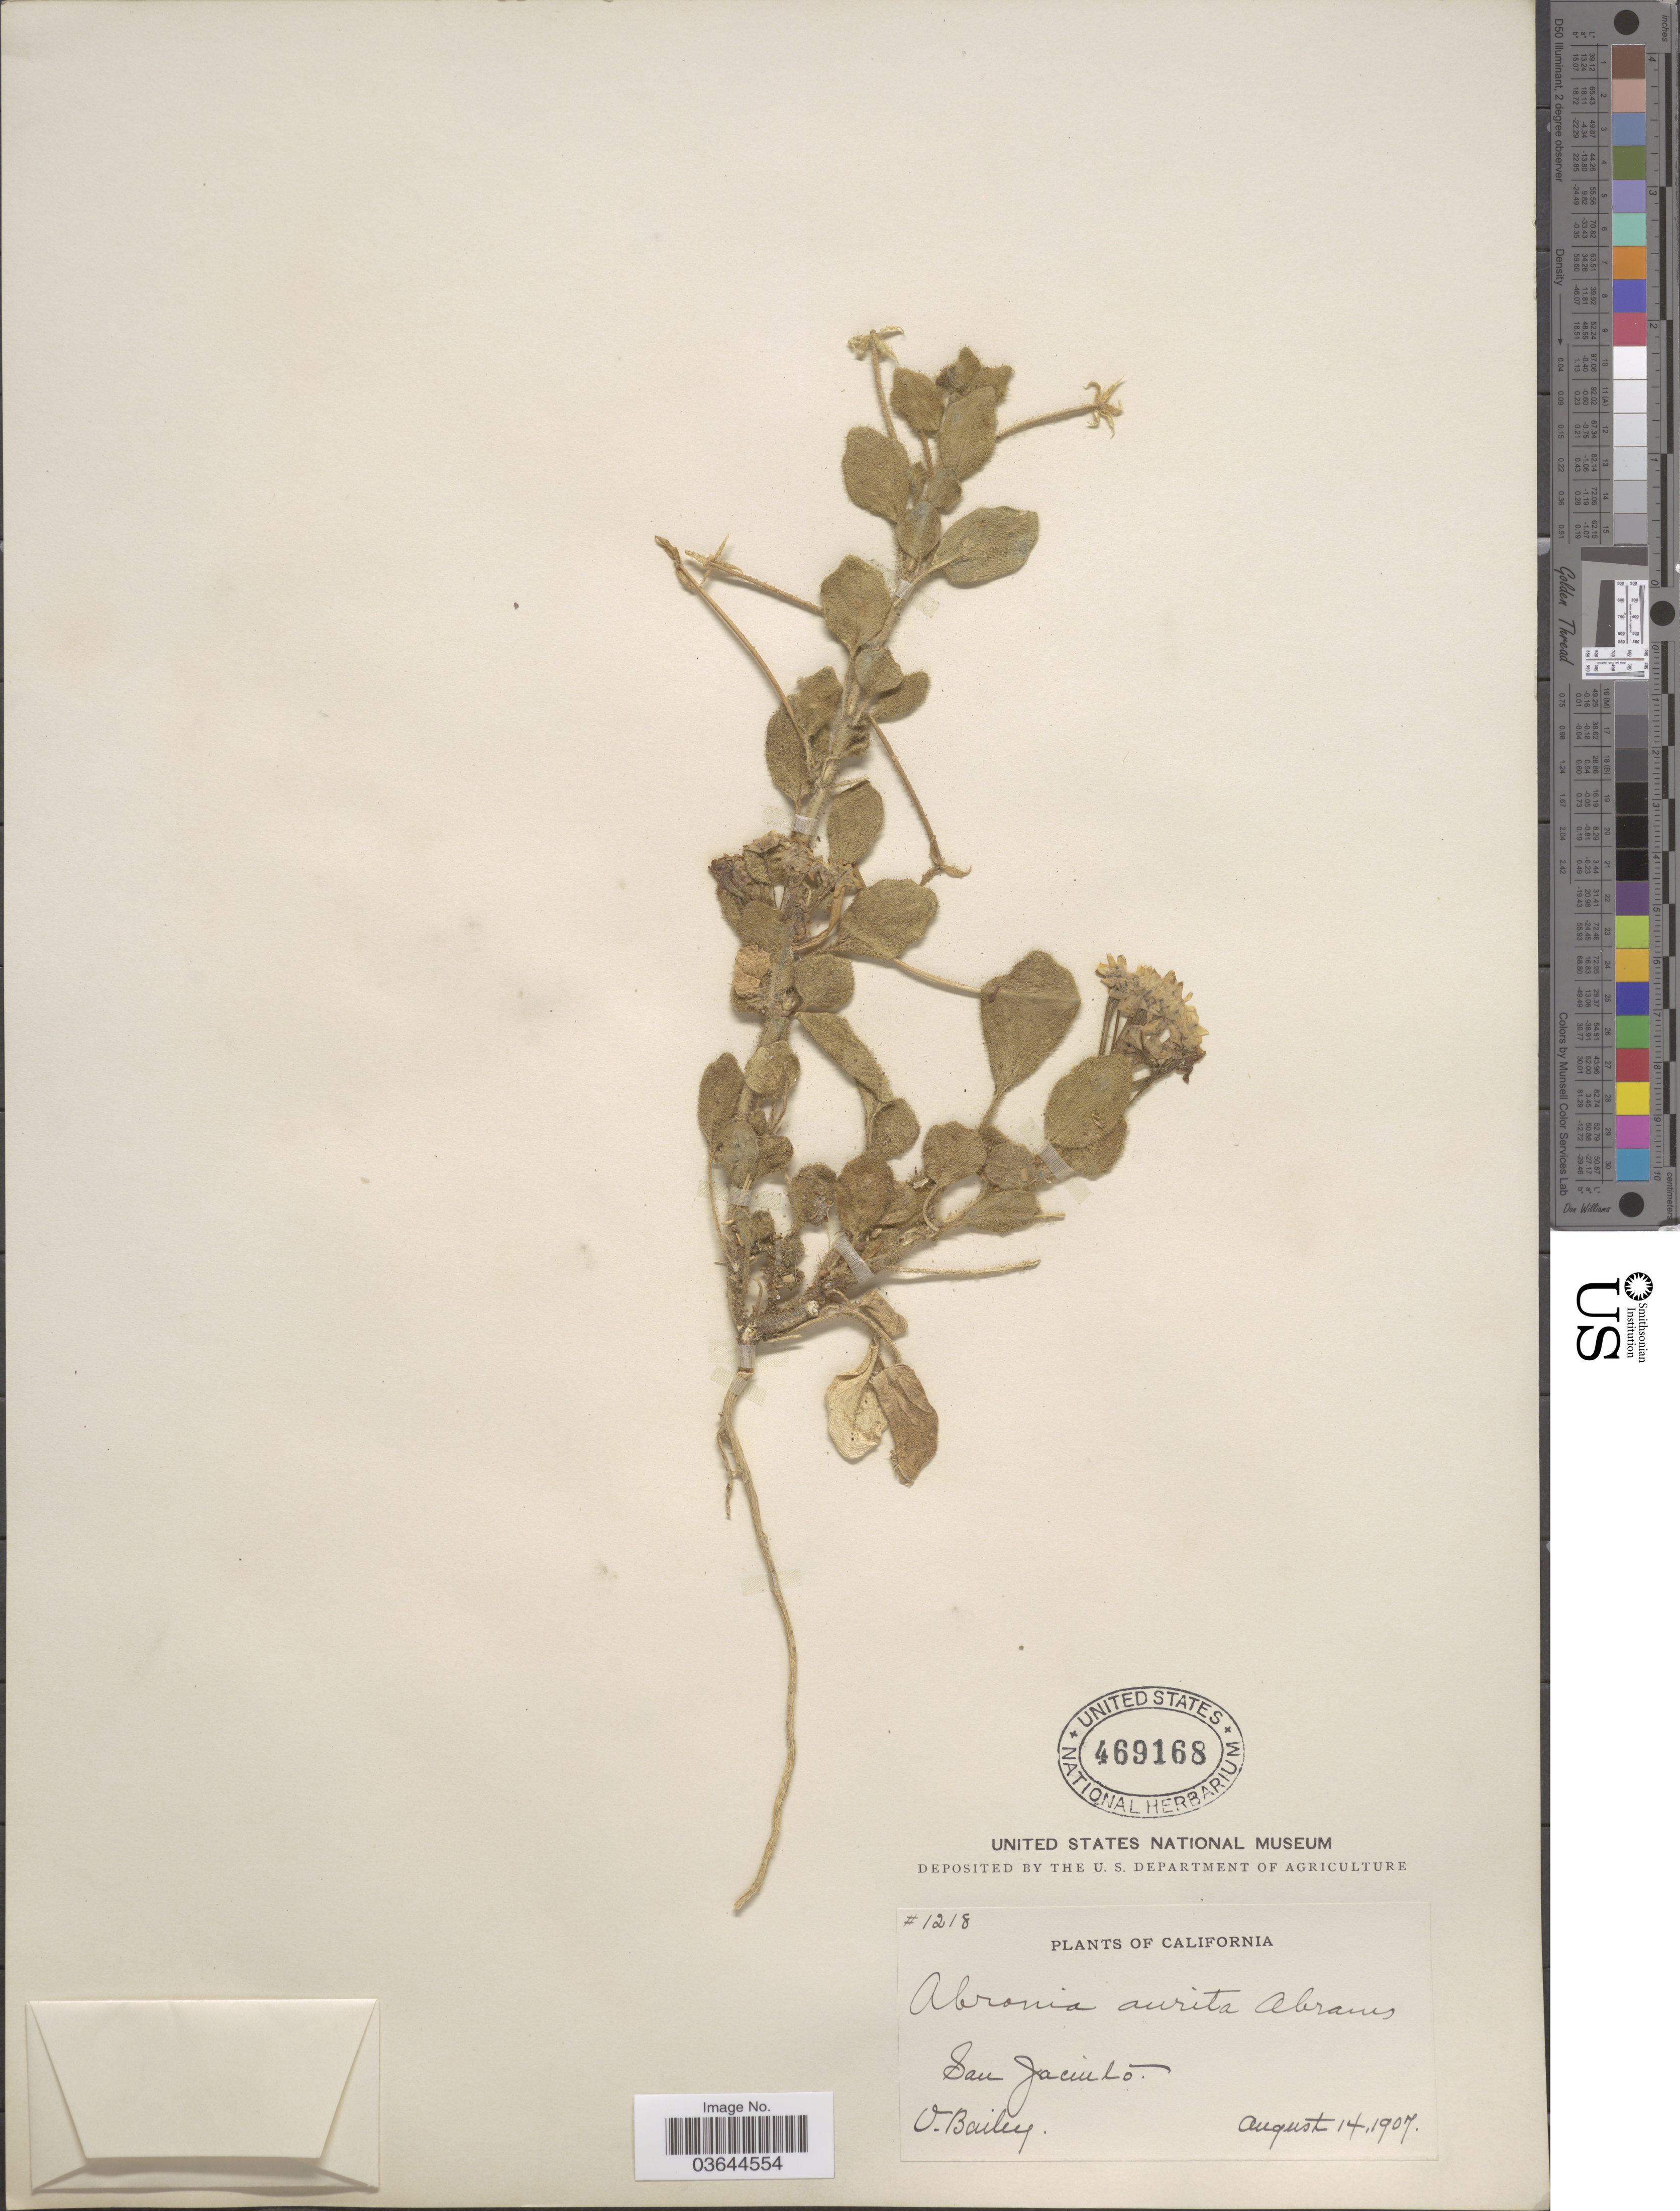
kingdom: Plantae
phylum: Tracheophyta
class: Magnoliopsida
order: Caryophyllales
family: Nyctaginaceae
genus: Abronia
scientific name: Abronia aurita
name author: Abrams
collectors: V. Bailey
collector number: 1218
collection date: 1907-08-14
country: United States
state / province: California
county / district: Riverside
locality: San Jacinto.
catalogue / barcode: US 469168